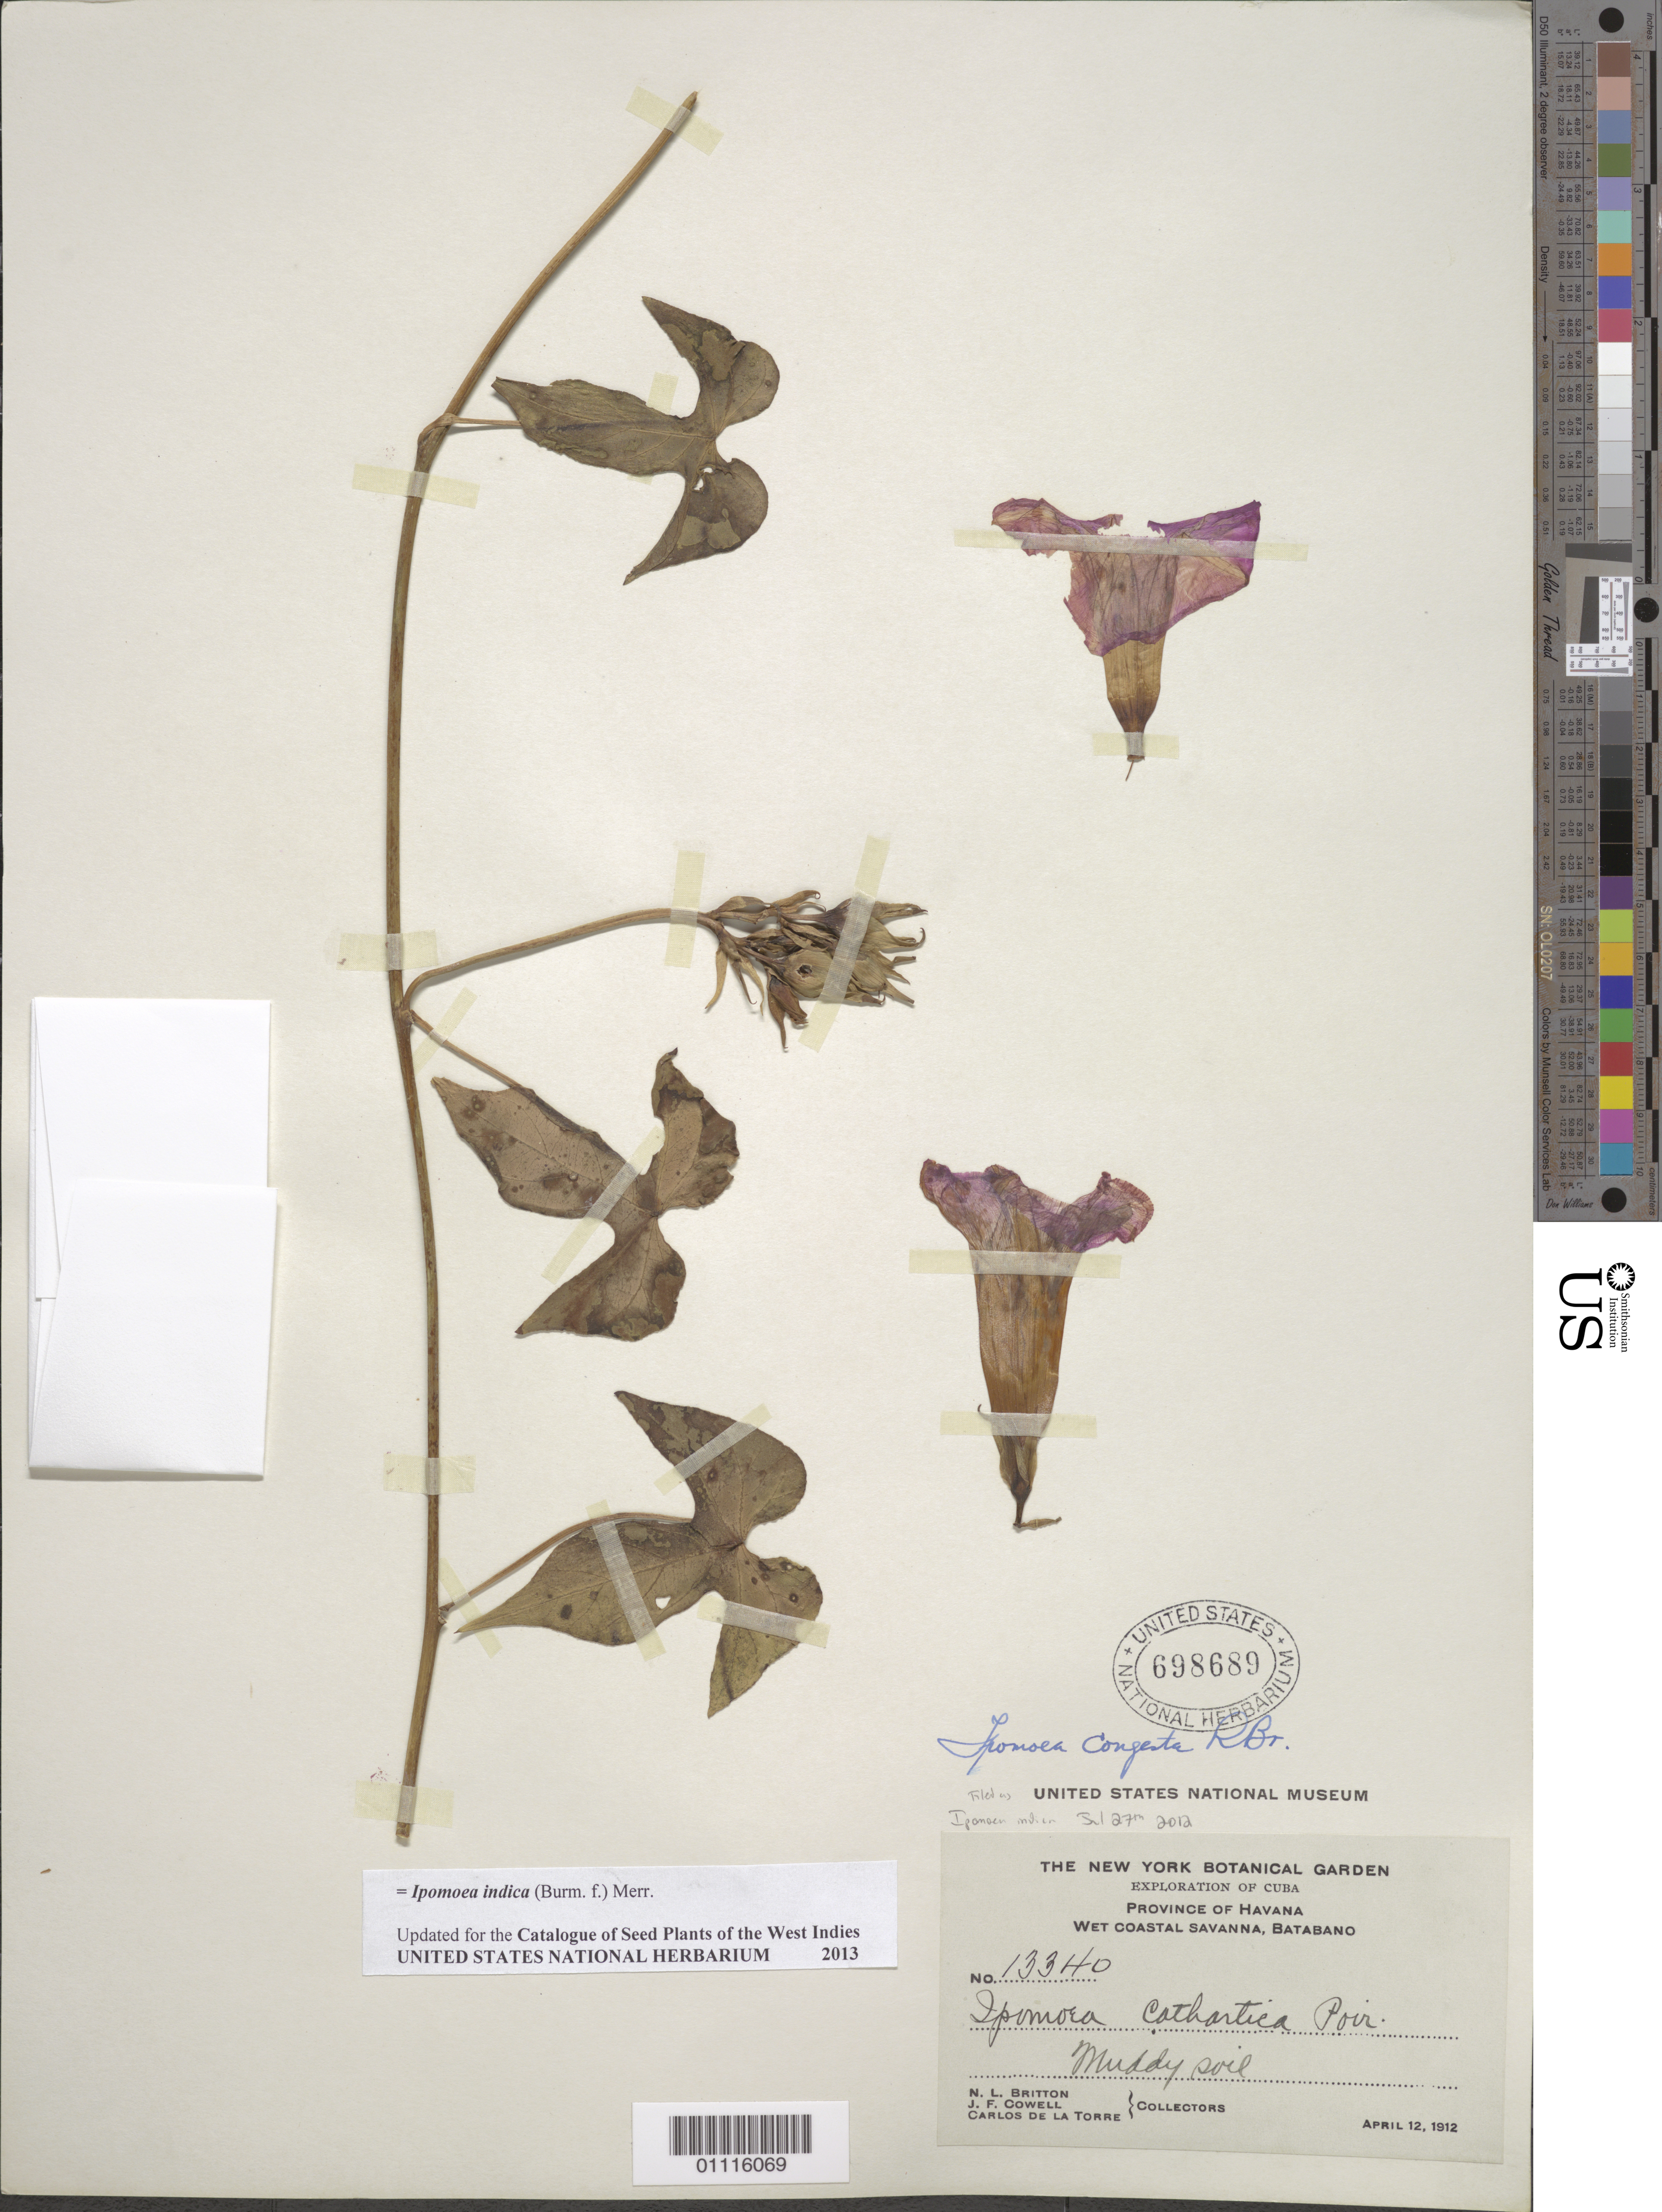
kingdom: Plantae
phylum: Tracheophyta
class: Magnoliopsida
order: Solanales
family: Convolvulaceae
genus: Ipomoea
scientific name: Ipomoea indica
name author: (Burm.) Merr.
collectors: N. Britton, N. Britton, J. F. Cowell, J. F. Cowell & C. Torres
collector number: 13340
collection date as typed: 12 Apr 1912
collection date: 1912-04-12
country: Cuba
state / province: La Habana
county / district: Batabanó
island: Cuba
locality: Wet Coastal Savanna Muddy soil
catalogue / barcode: US 698689